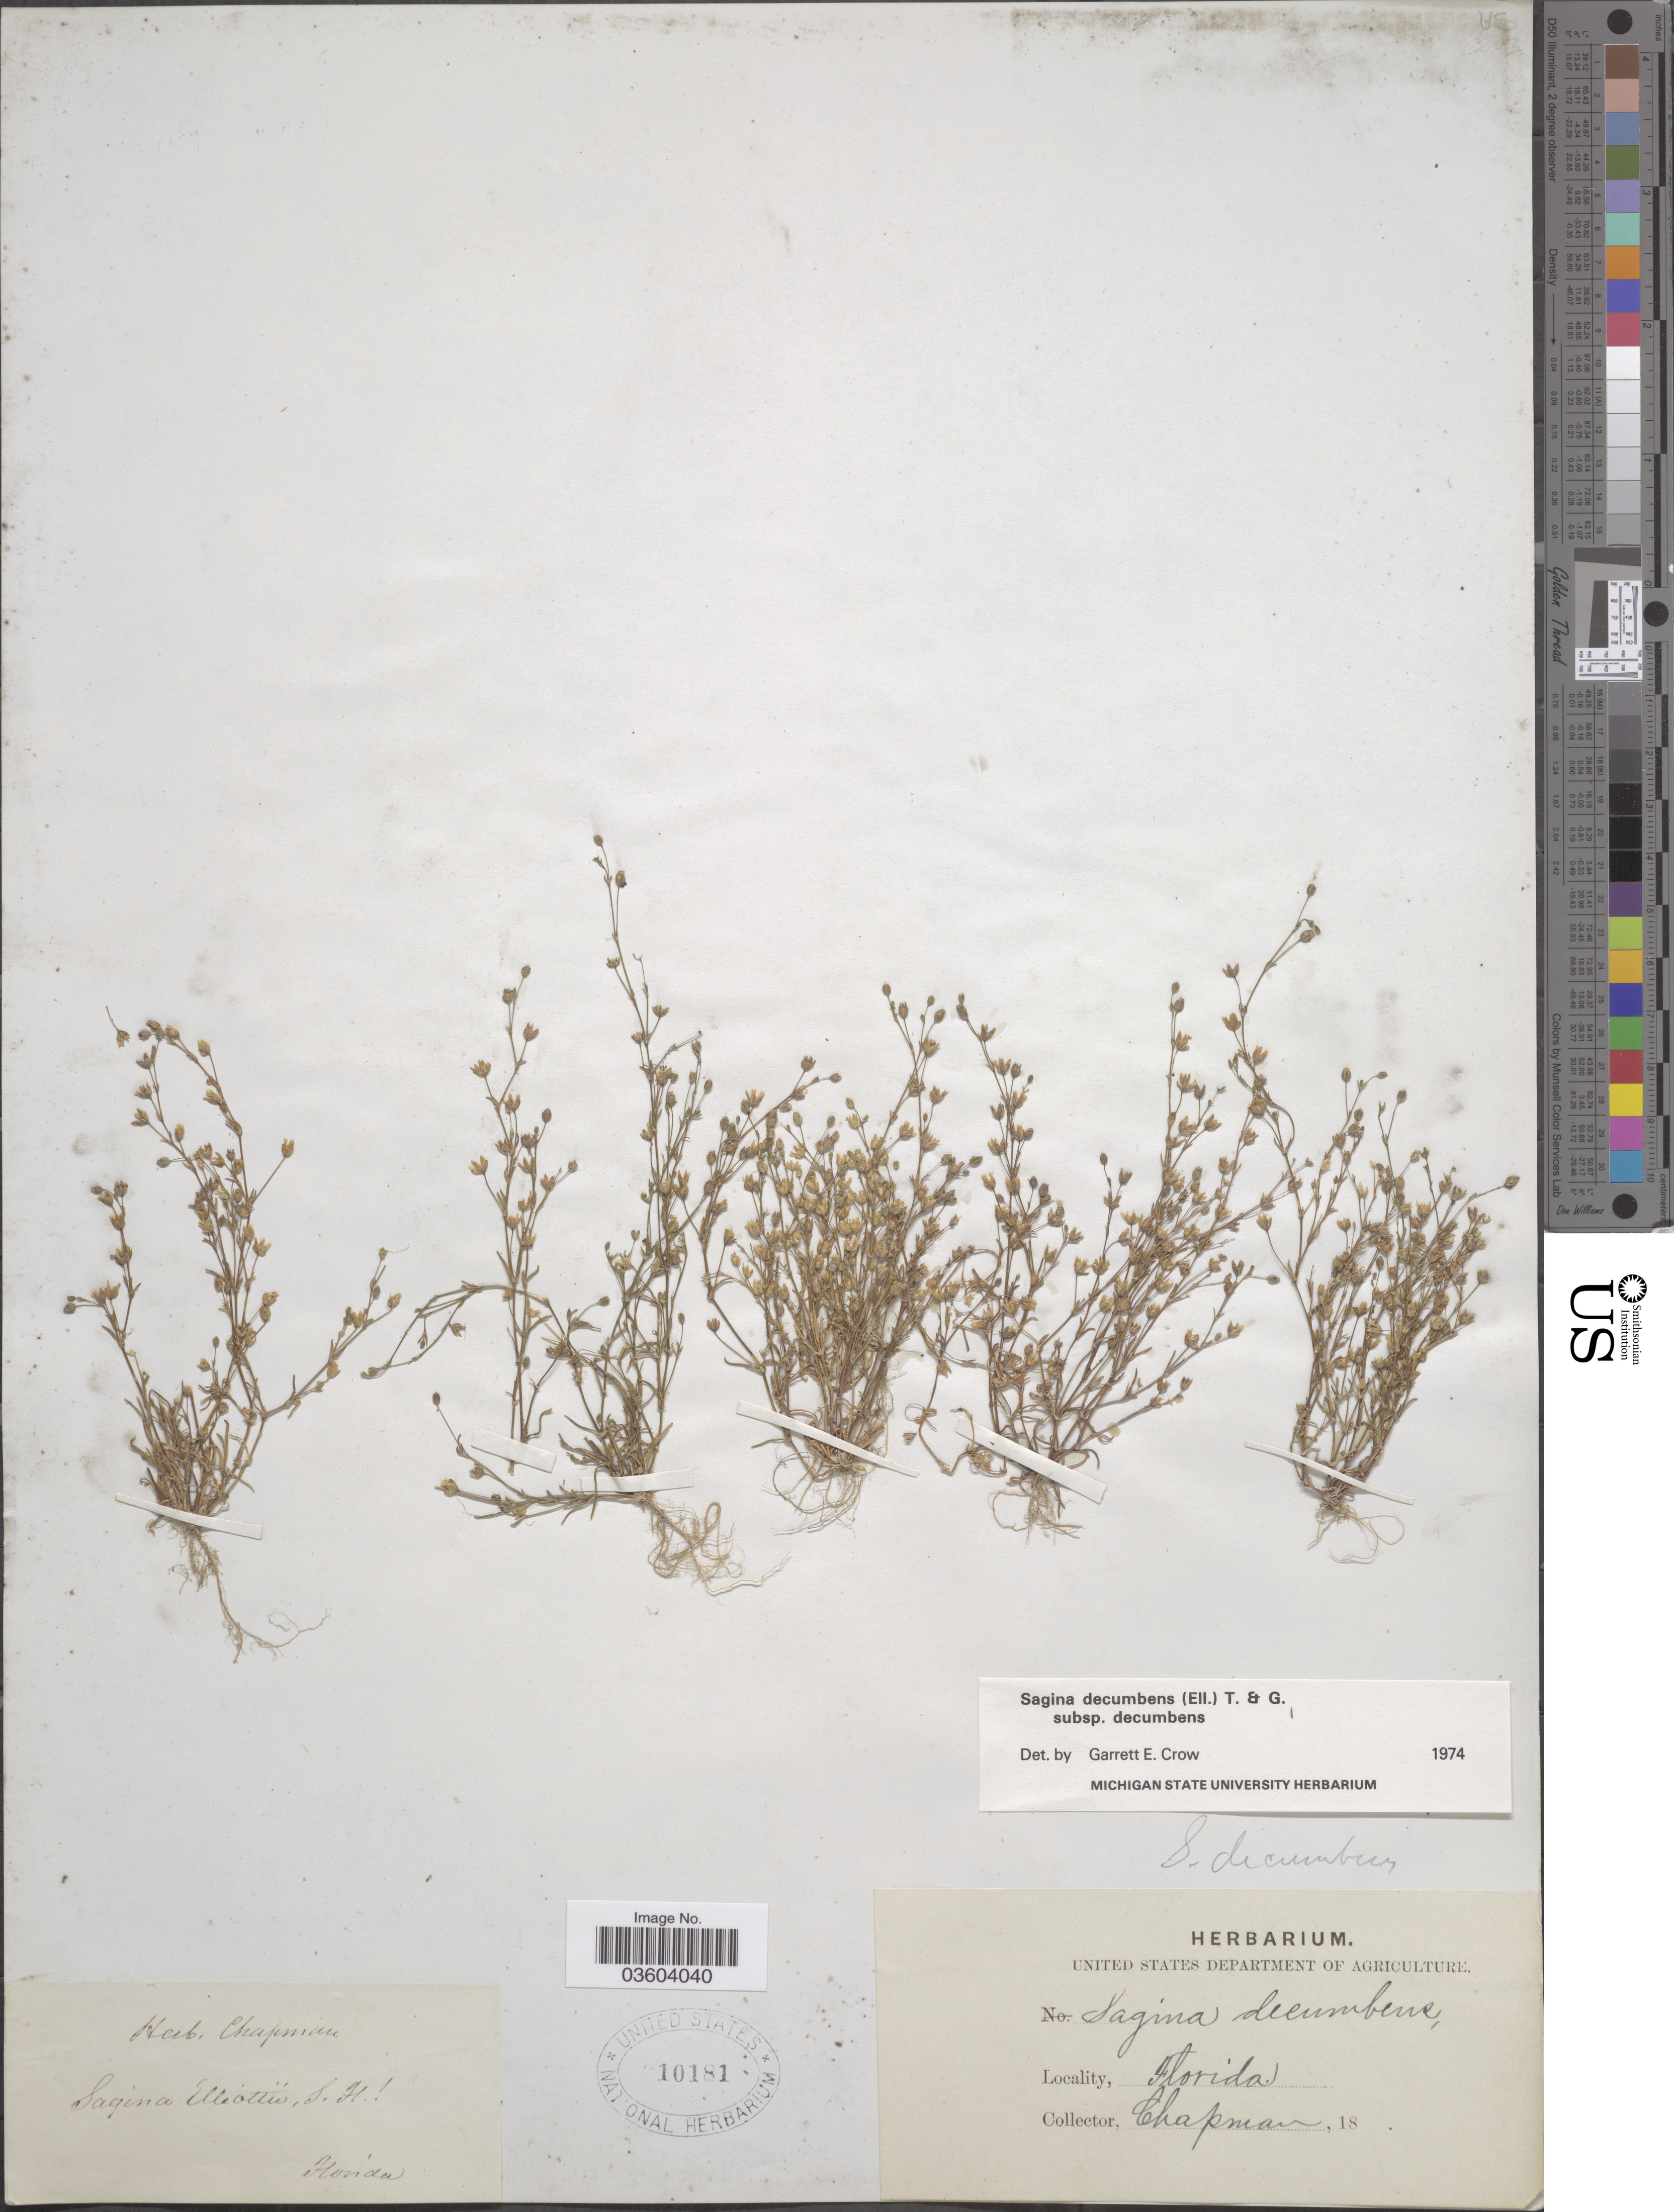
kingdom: Plantae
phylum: Tracheophyta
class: Magnoliopsida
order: Caryophyllales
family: Caryophyllaceae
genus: Sagina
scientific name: Sagina decumbens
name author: (Elliott) Torr. & A. Gray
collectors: A. Chapman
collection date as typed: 18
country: United States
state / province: Florida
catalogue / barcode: US 10181